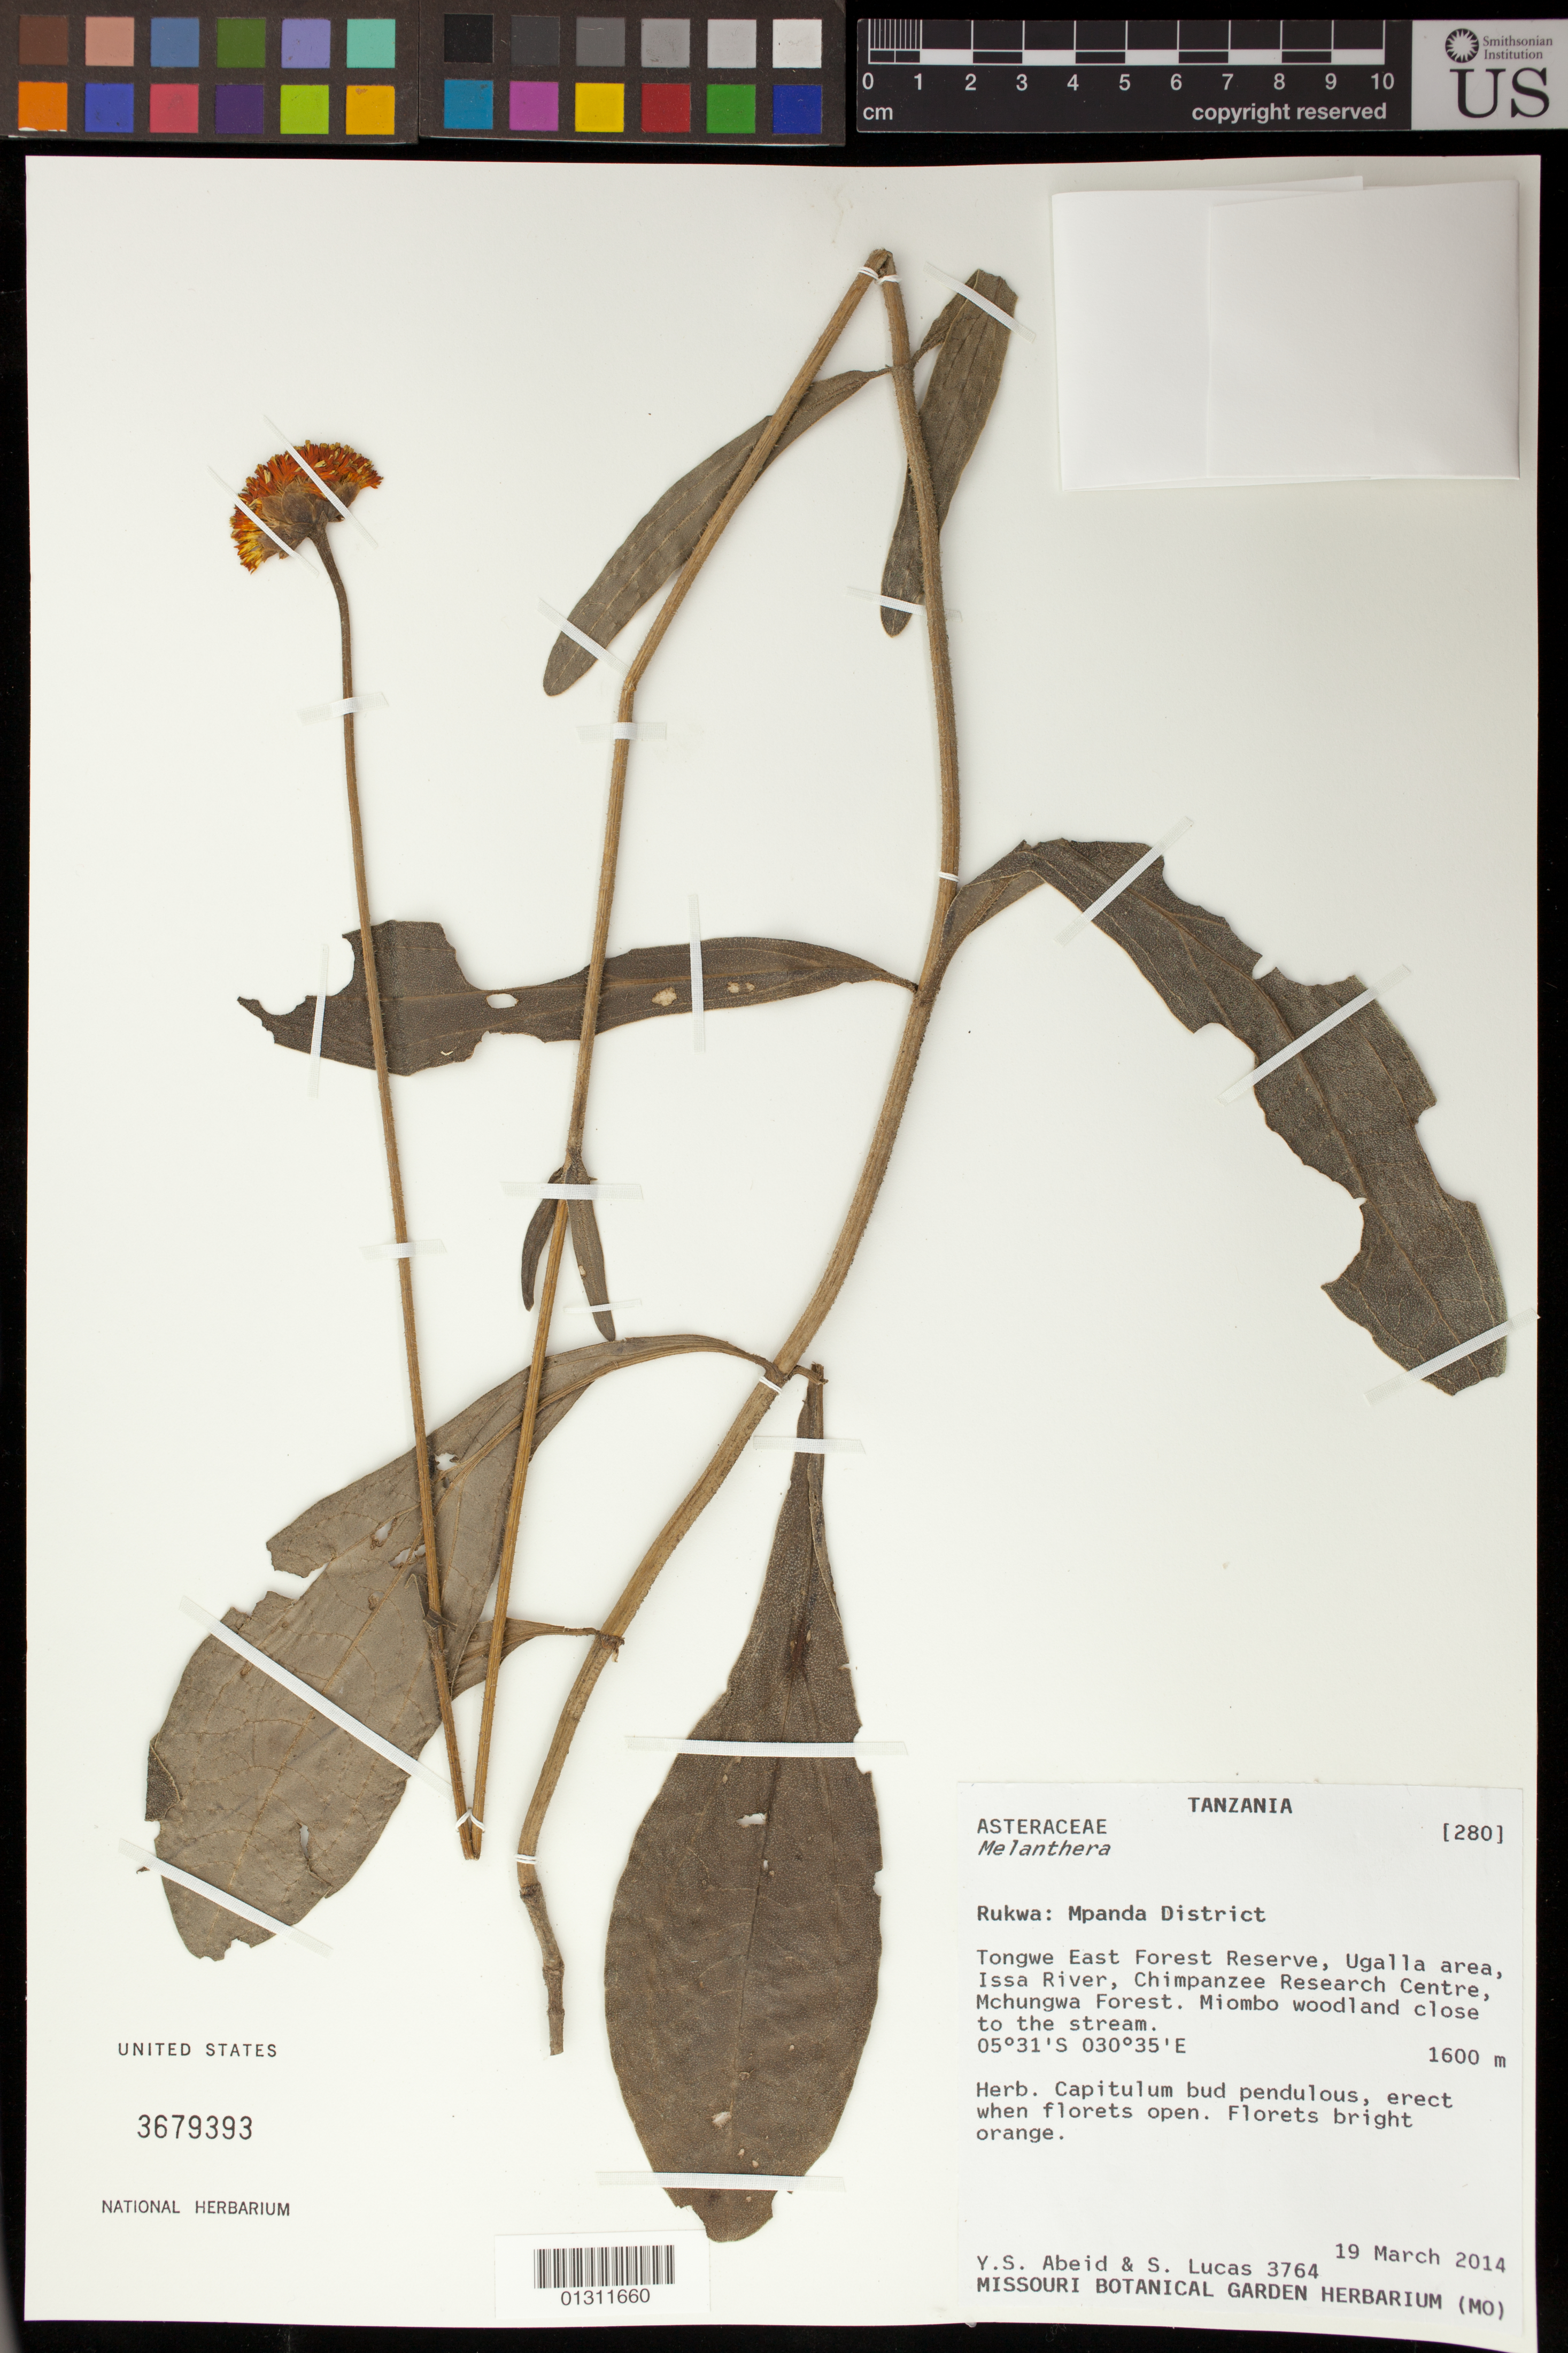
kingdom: Plantae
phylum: Tracheophyta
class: Magnoliopsida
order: Asterales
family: Asteraceae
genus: Melanthera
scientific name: Melanthera sp.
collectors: Y. Abeid & S. Lucas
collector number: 3764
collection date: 2014-03-19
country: Tanzania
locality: Tongawe East Forest Reserve, Ugalla area, Issa River, Chimpanzee Research Centre, Mchungwa Forest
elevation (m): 1600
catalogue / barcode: US 3679393